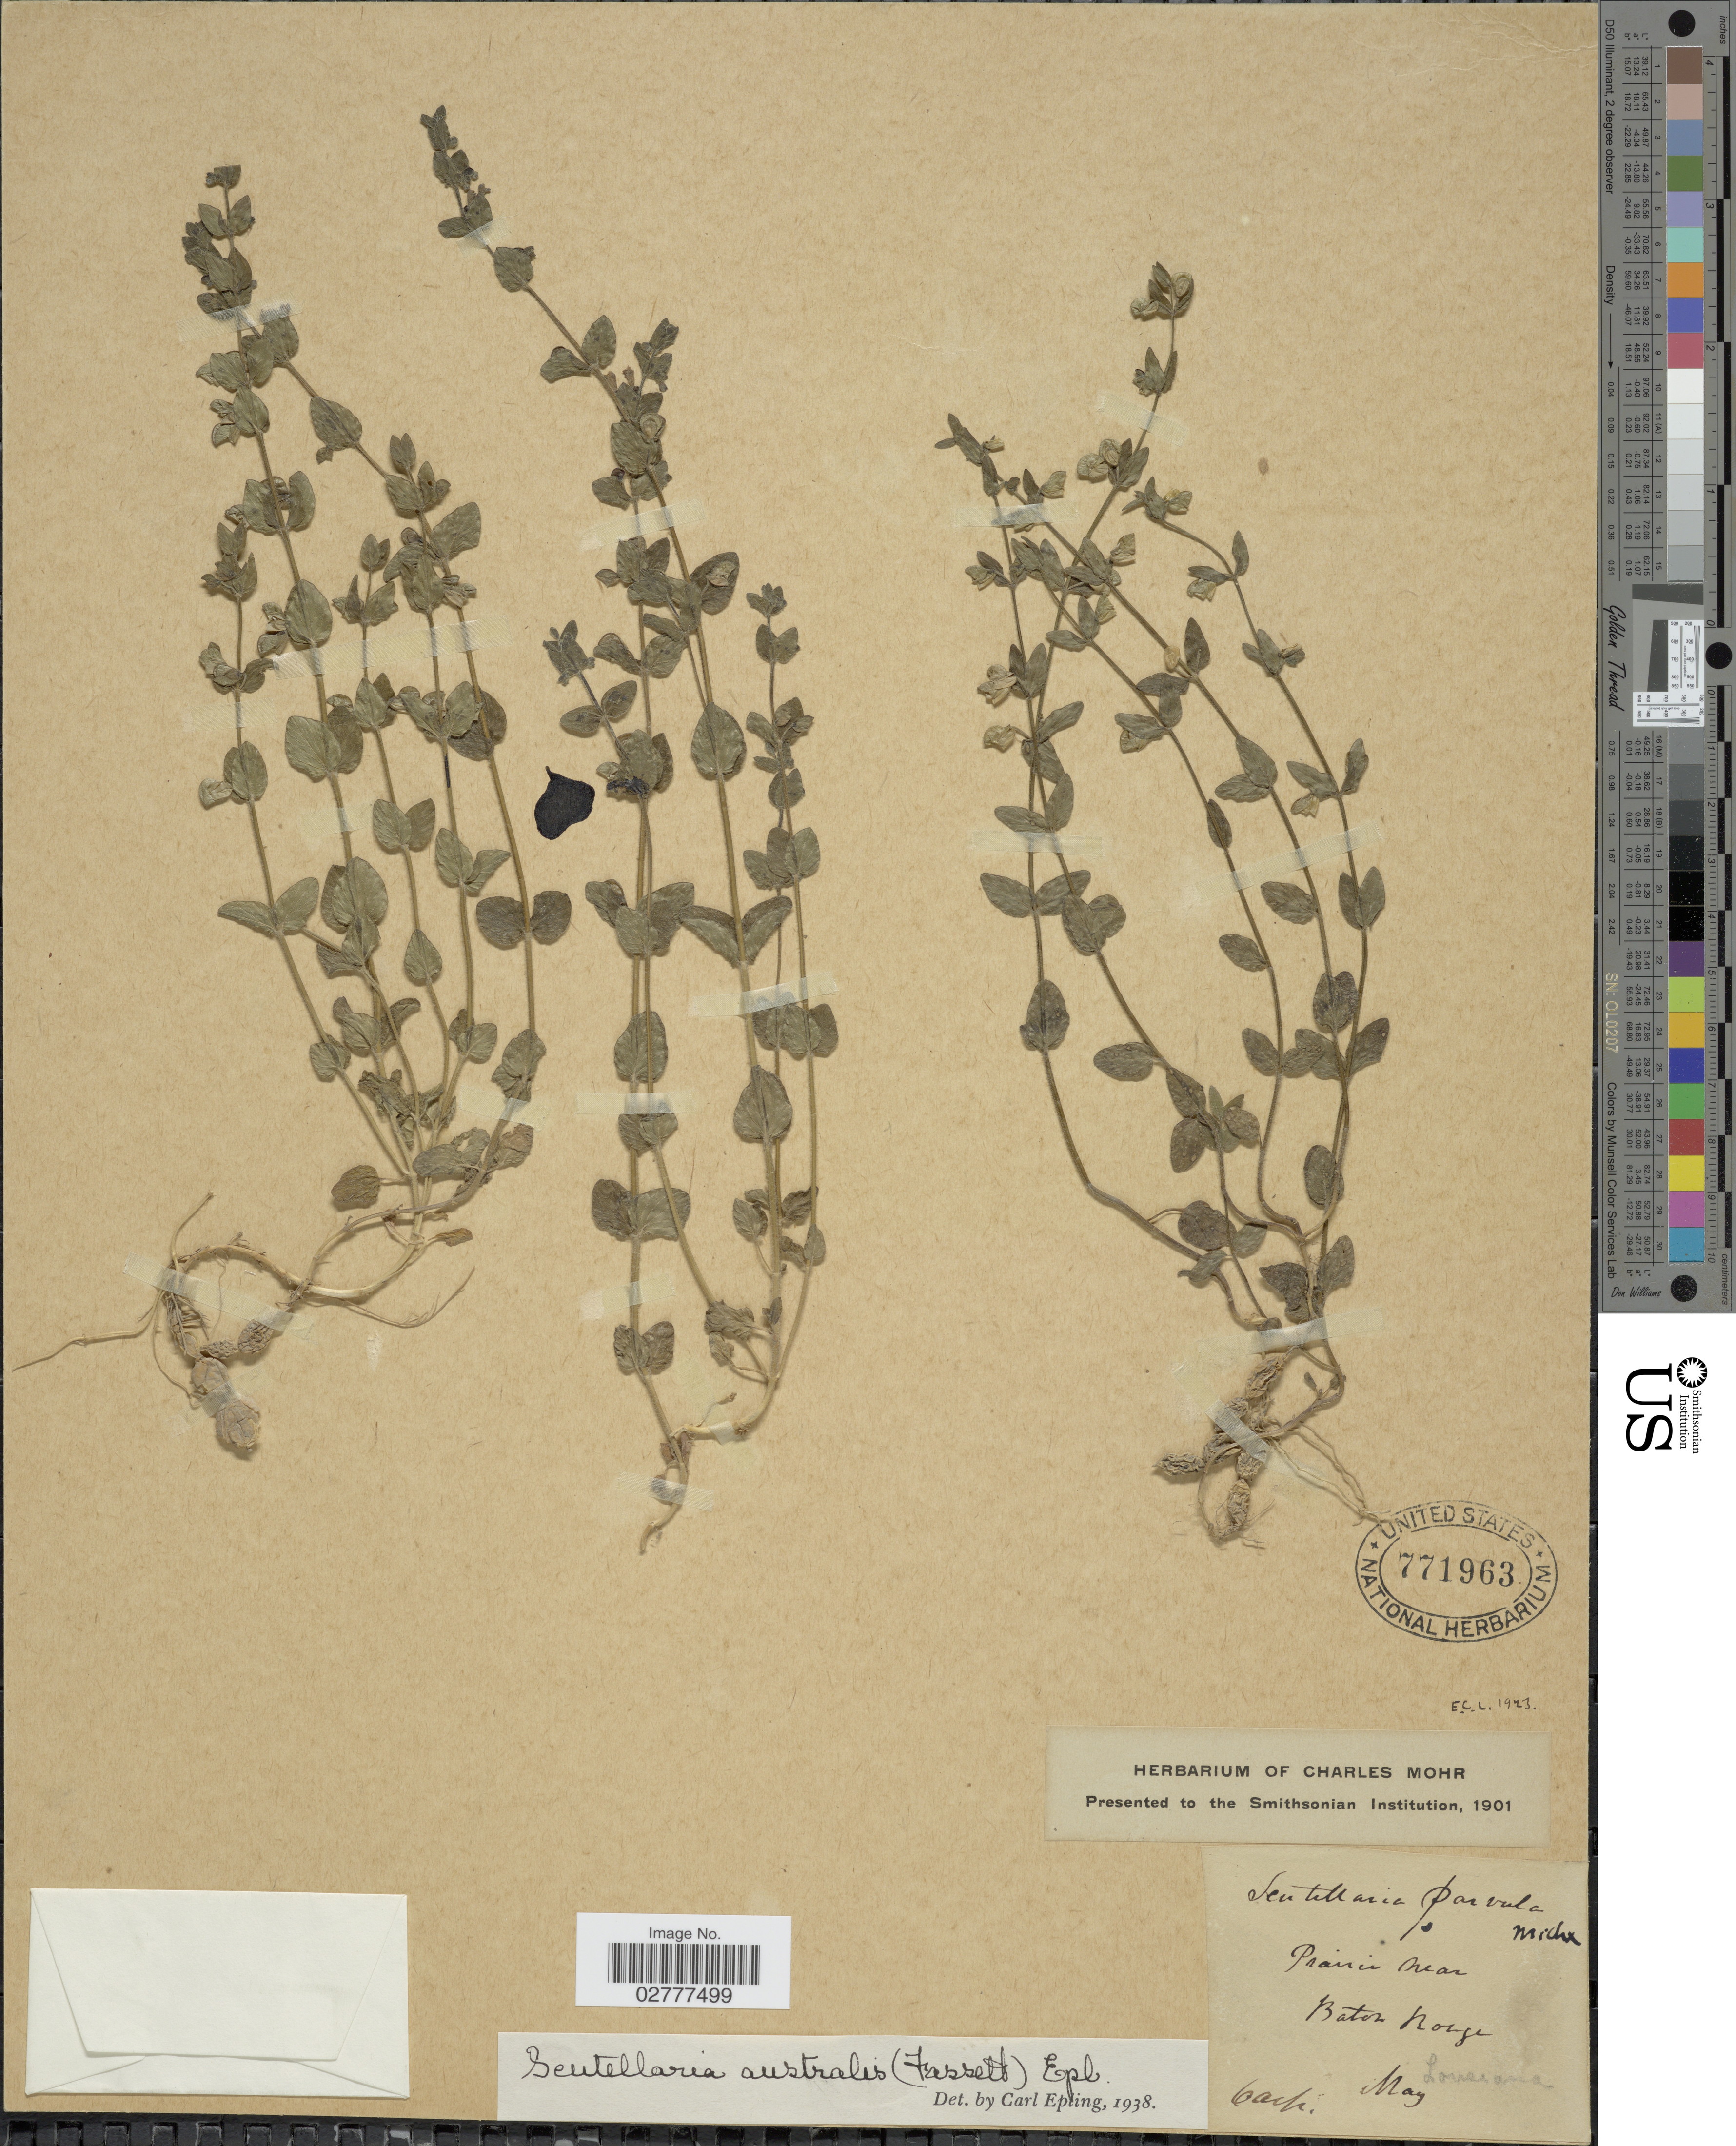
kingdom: Plantae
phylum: Tracheophyta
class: Magnoliopsida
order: Lamiales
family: Lamiaceae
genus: Scutellaria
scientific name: Scutellaria australis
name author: (Fassett) Epling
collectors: Cach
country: United States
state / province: Louisiana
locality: Prairie near Baton Rouge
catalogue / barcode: US 771963